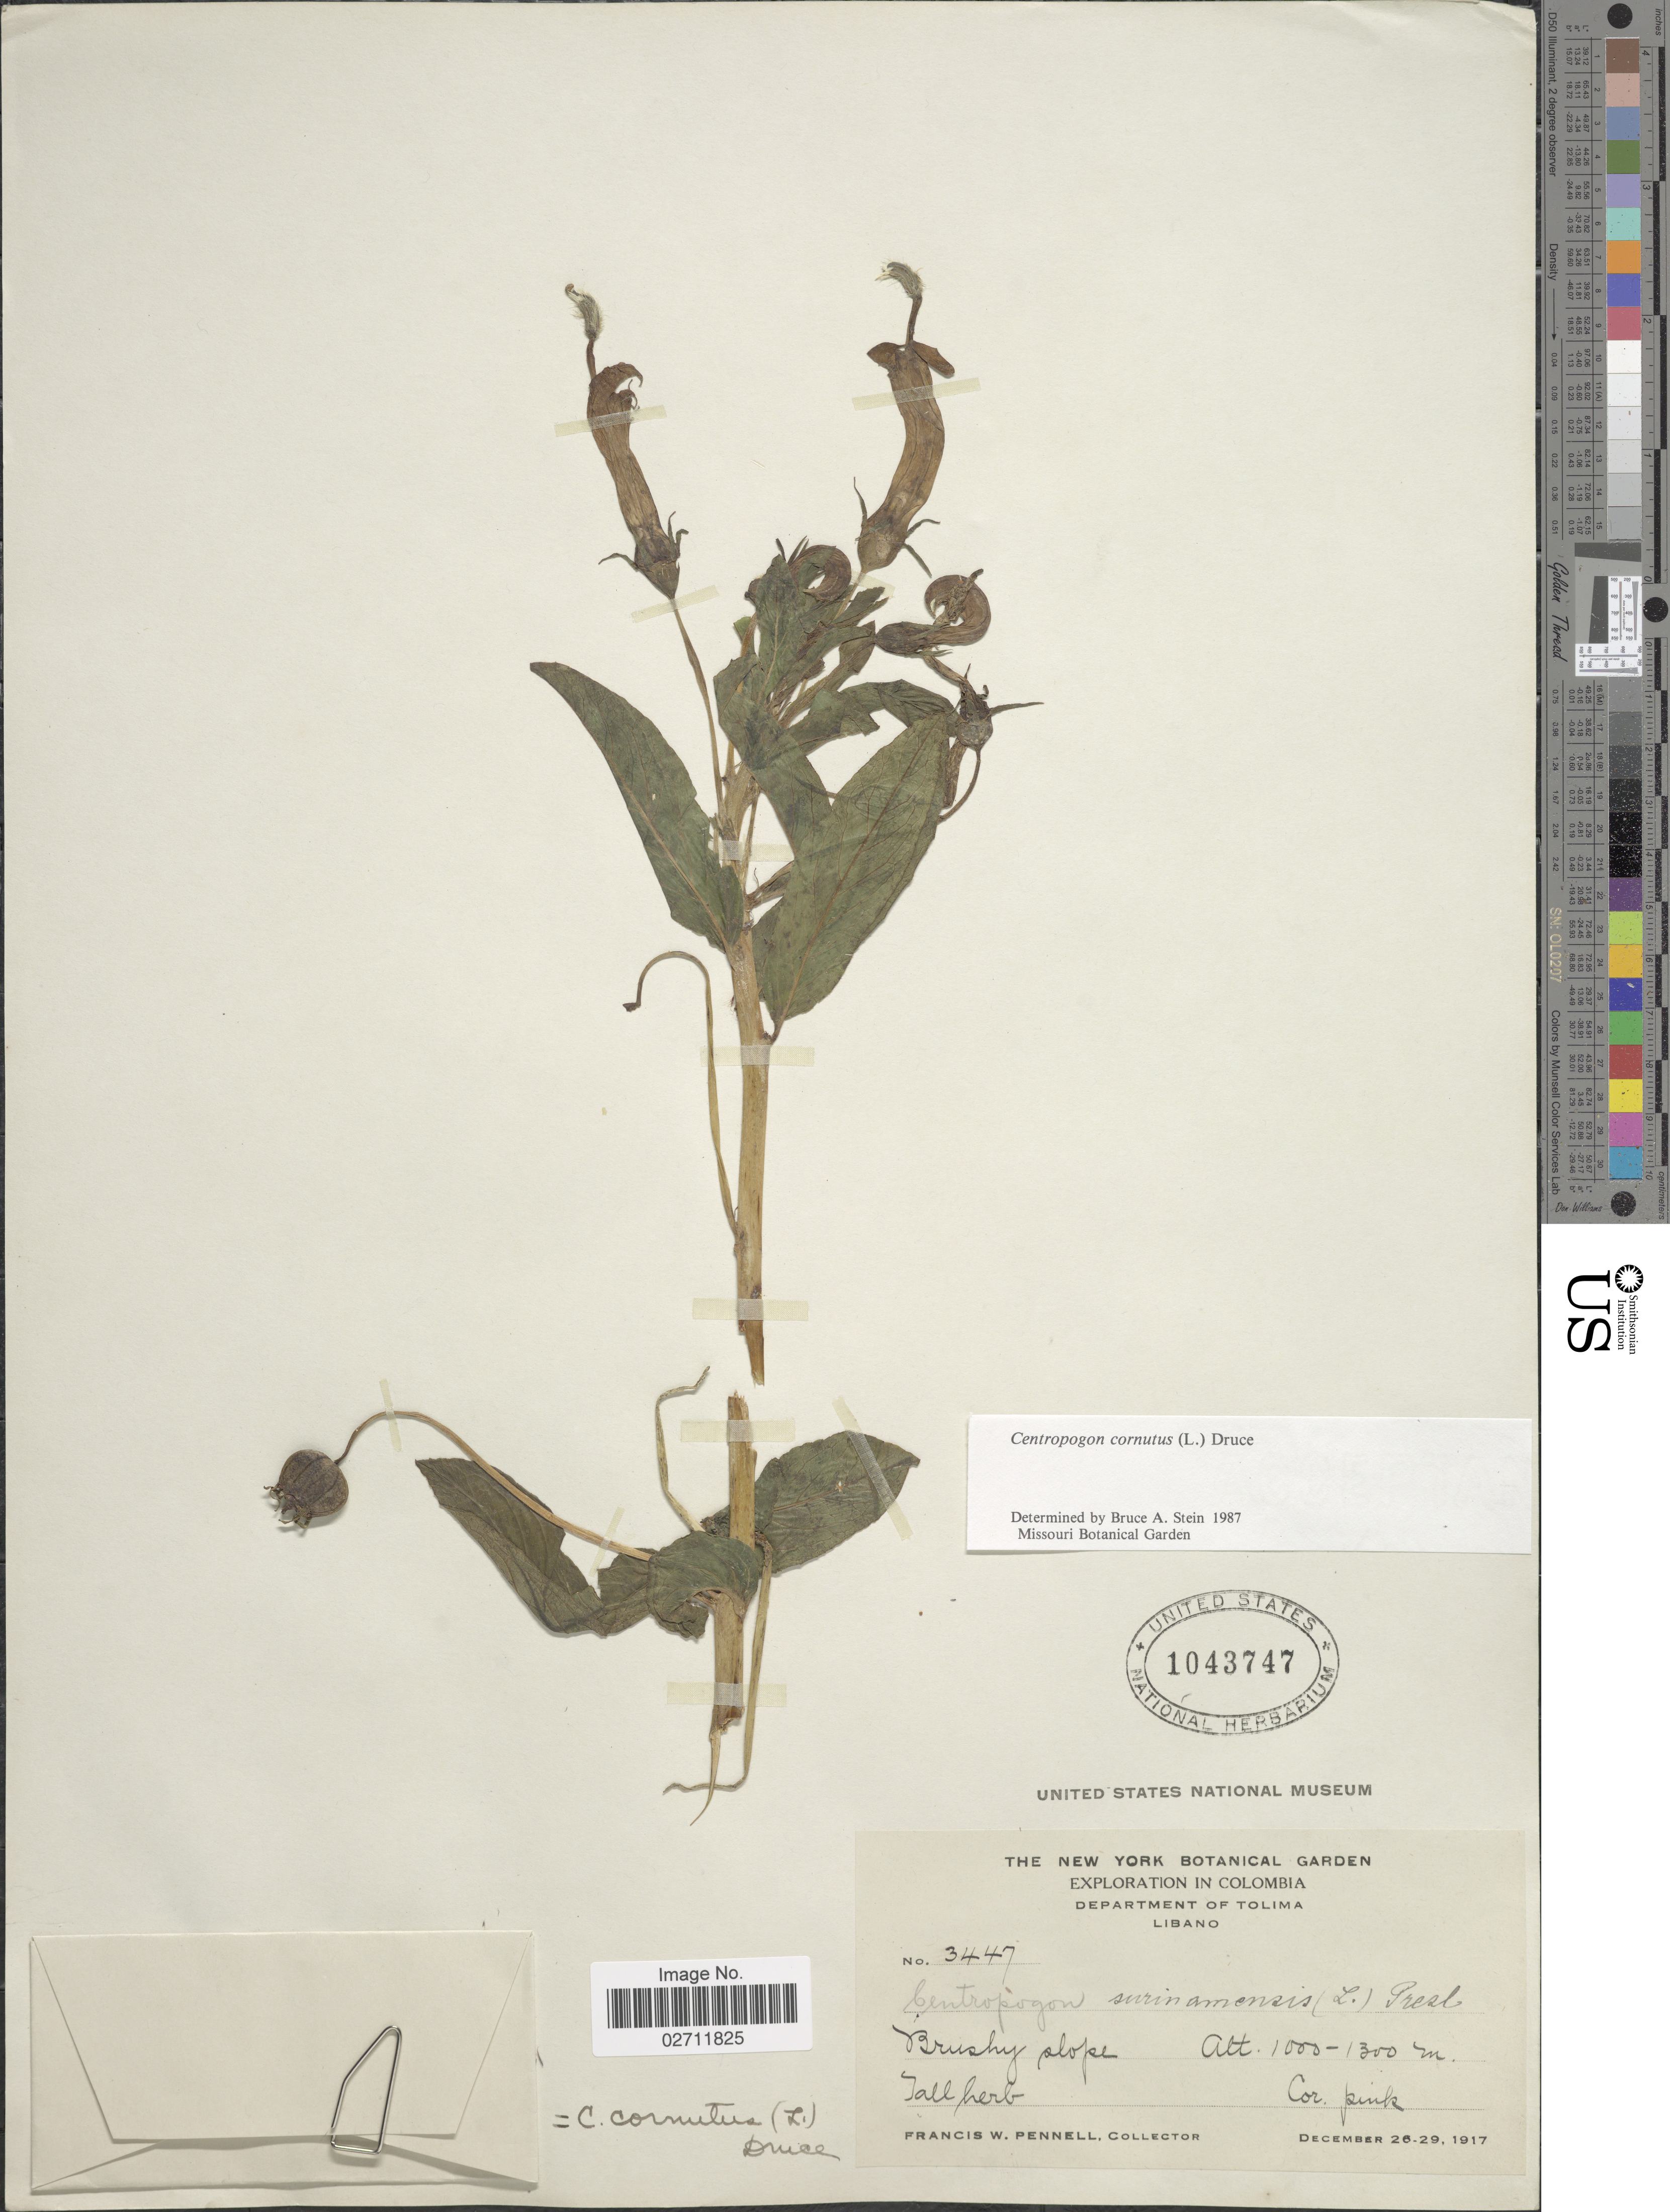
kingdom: Plantae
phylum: Tracheophyta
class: Magnoliopsida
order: Asterales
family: Campanulaceae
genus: Centropogon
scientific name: Centropogon cornutus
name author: (L.) Druce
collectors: F. W. Pennell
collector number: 3447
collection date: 1917-12-26/1917-12-29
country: Colombia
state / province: Tolima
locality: Libano.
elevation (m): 1000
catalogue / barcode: US 1043747